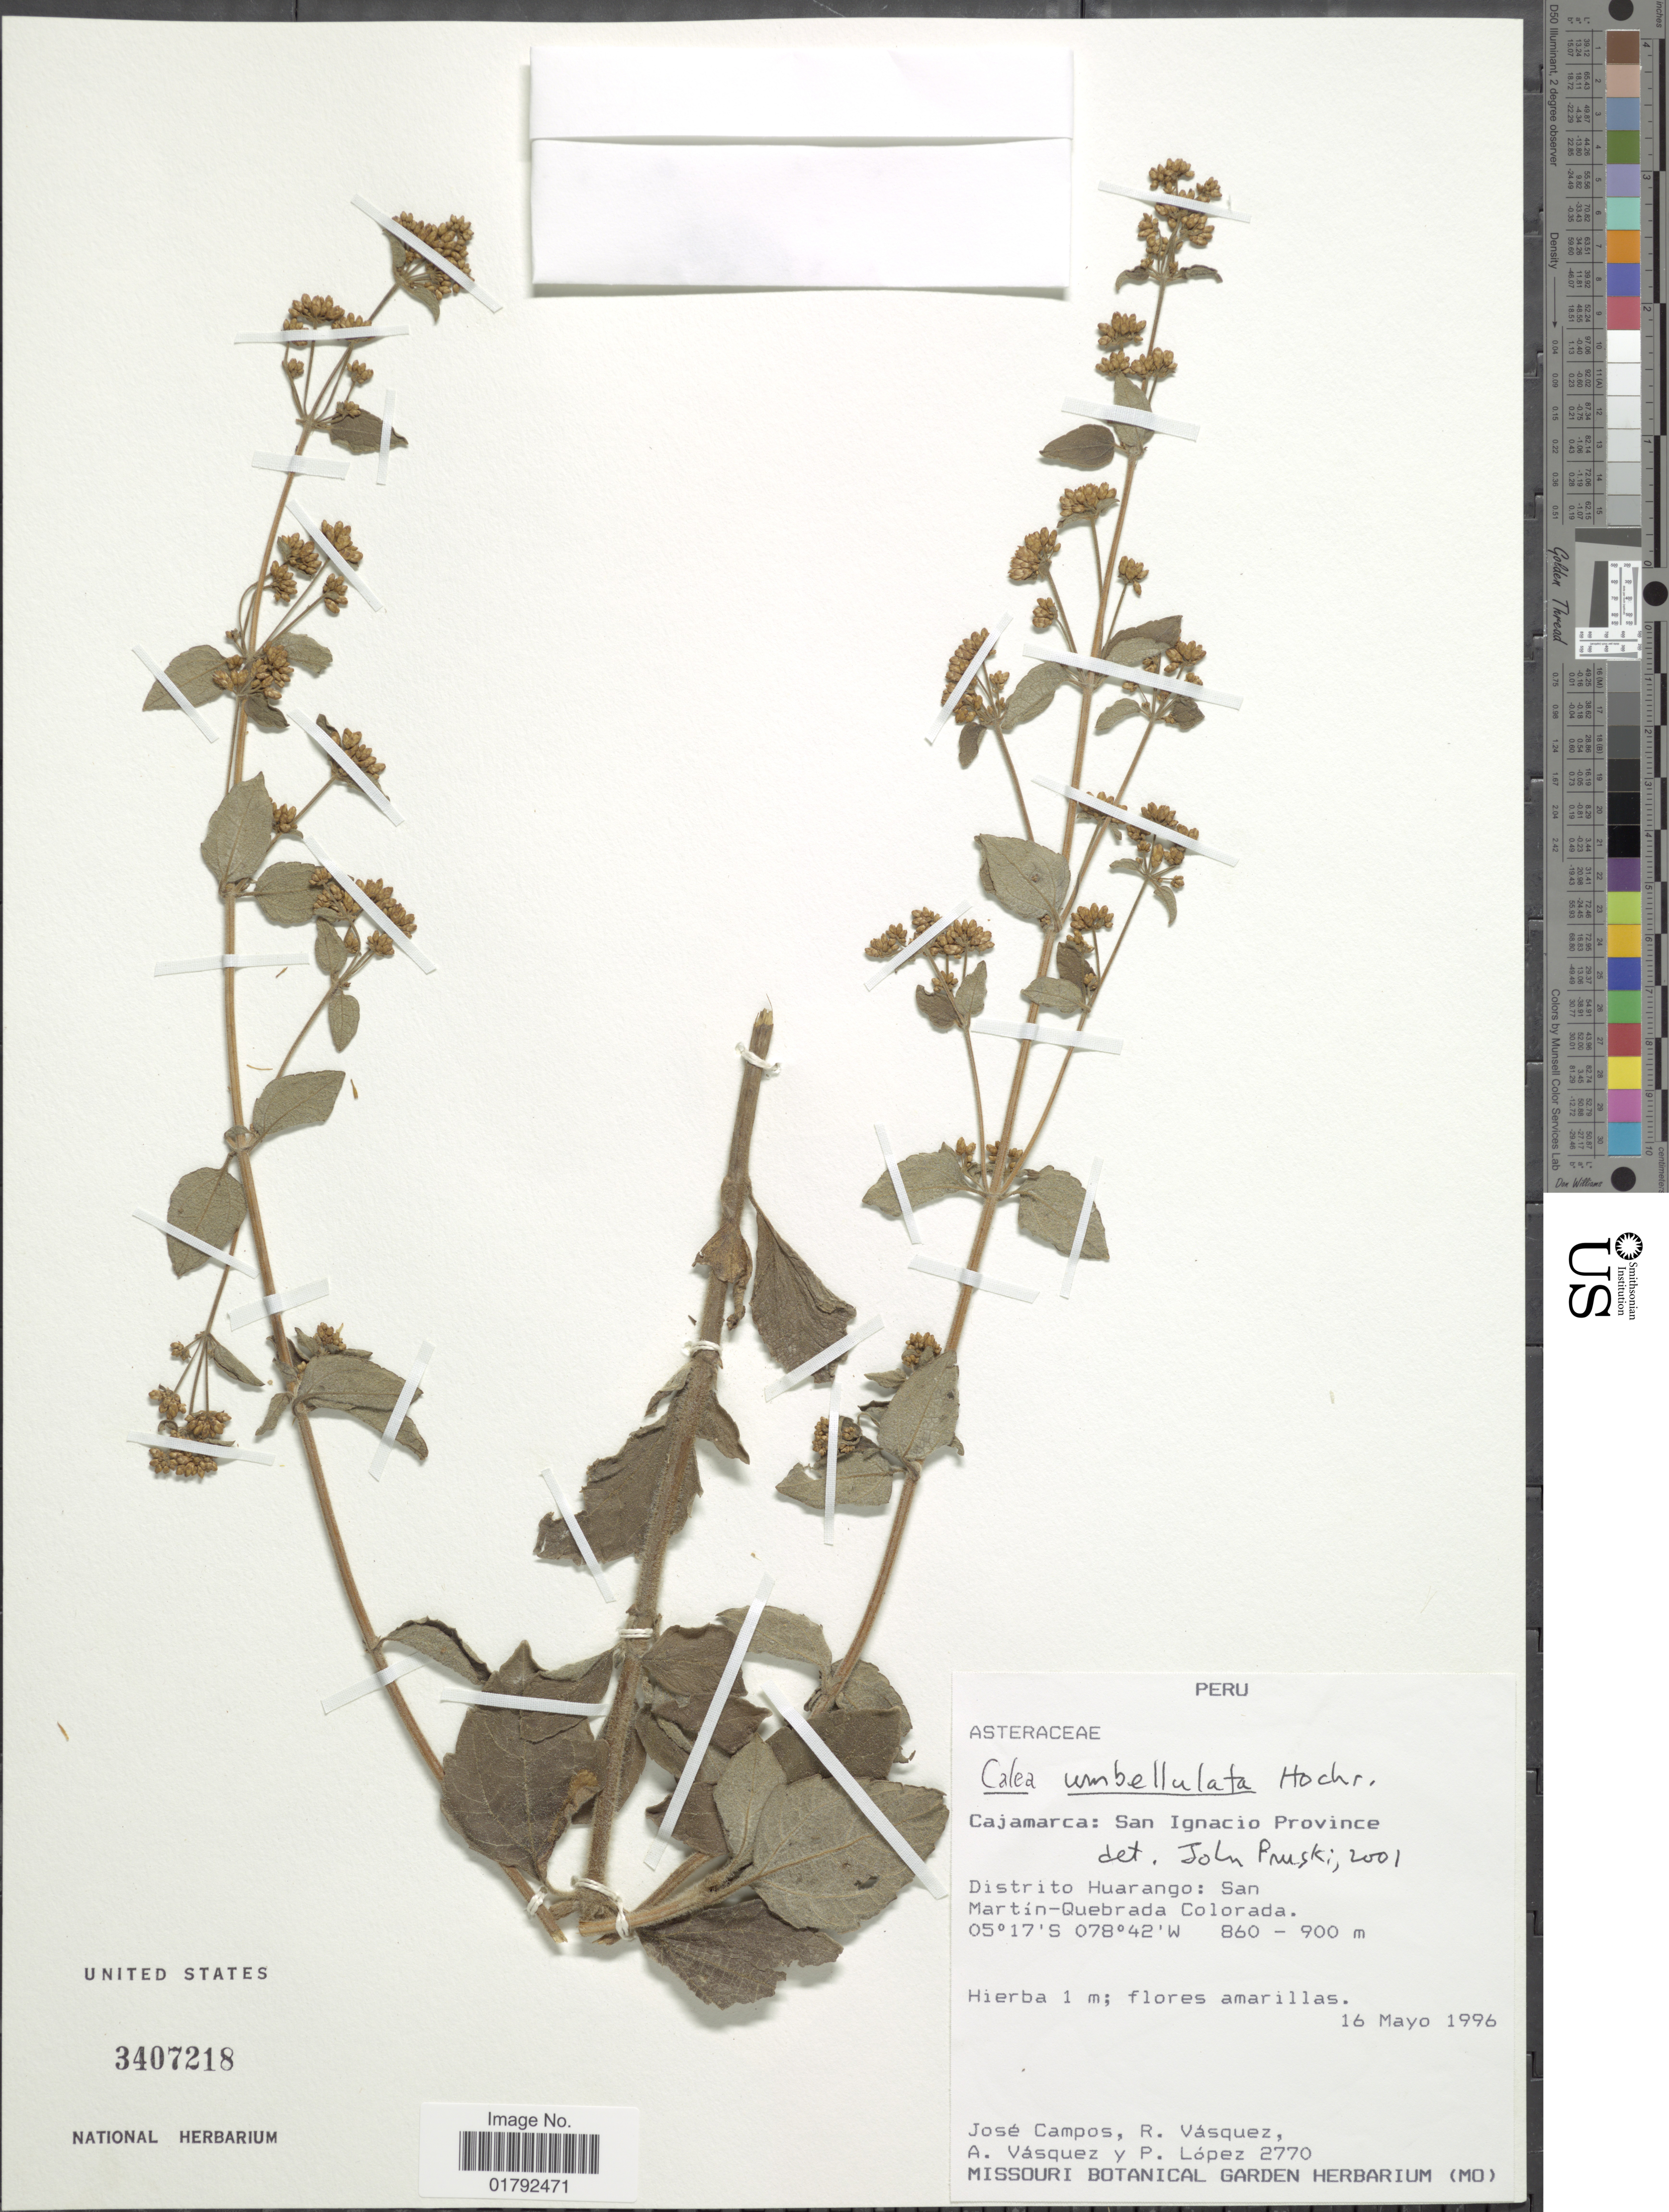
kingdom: Plantae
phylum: Tracheophyta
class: Magnoliopsida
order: Asterales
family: Asteraceae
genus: Calea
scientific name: Calea umbellulata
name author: Hochr.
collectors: J. Campos, R. Vásquez, A. Vasquez & P. Lopez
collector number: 2770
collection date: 1996-05-16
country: Peru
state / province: Cajamarca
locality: Distrito Huarango: San Martin-Quebrada Colorada.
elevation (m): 860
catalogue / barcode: US 3407218